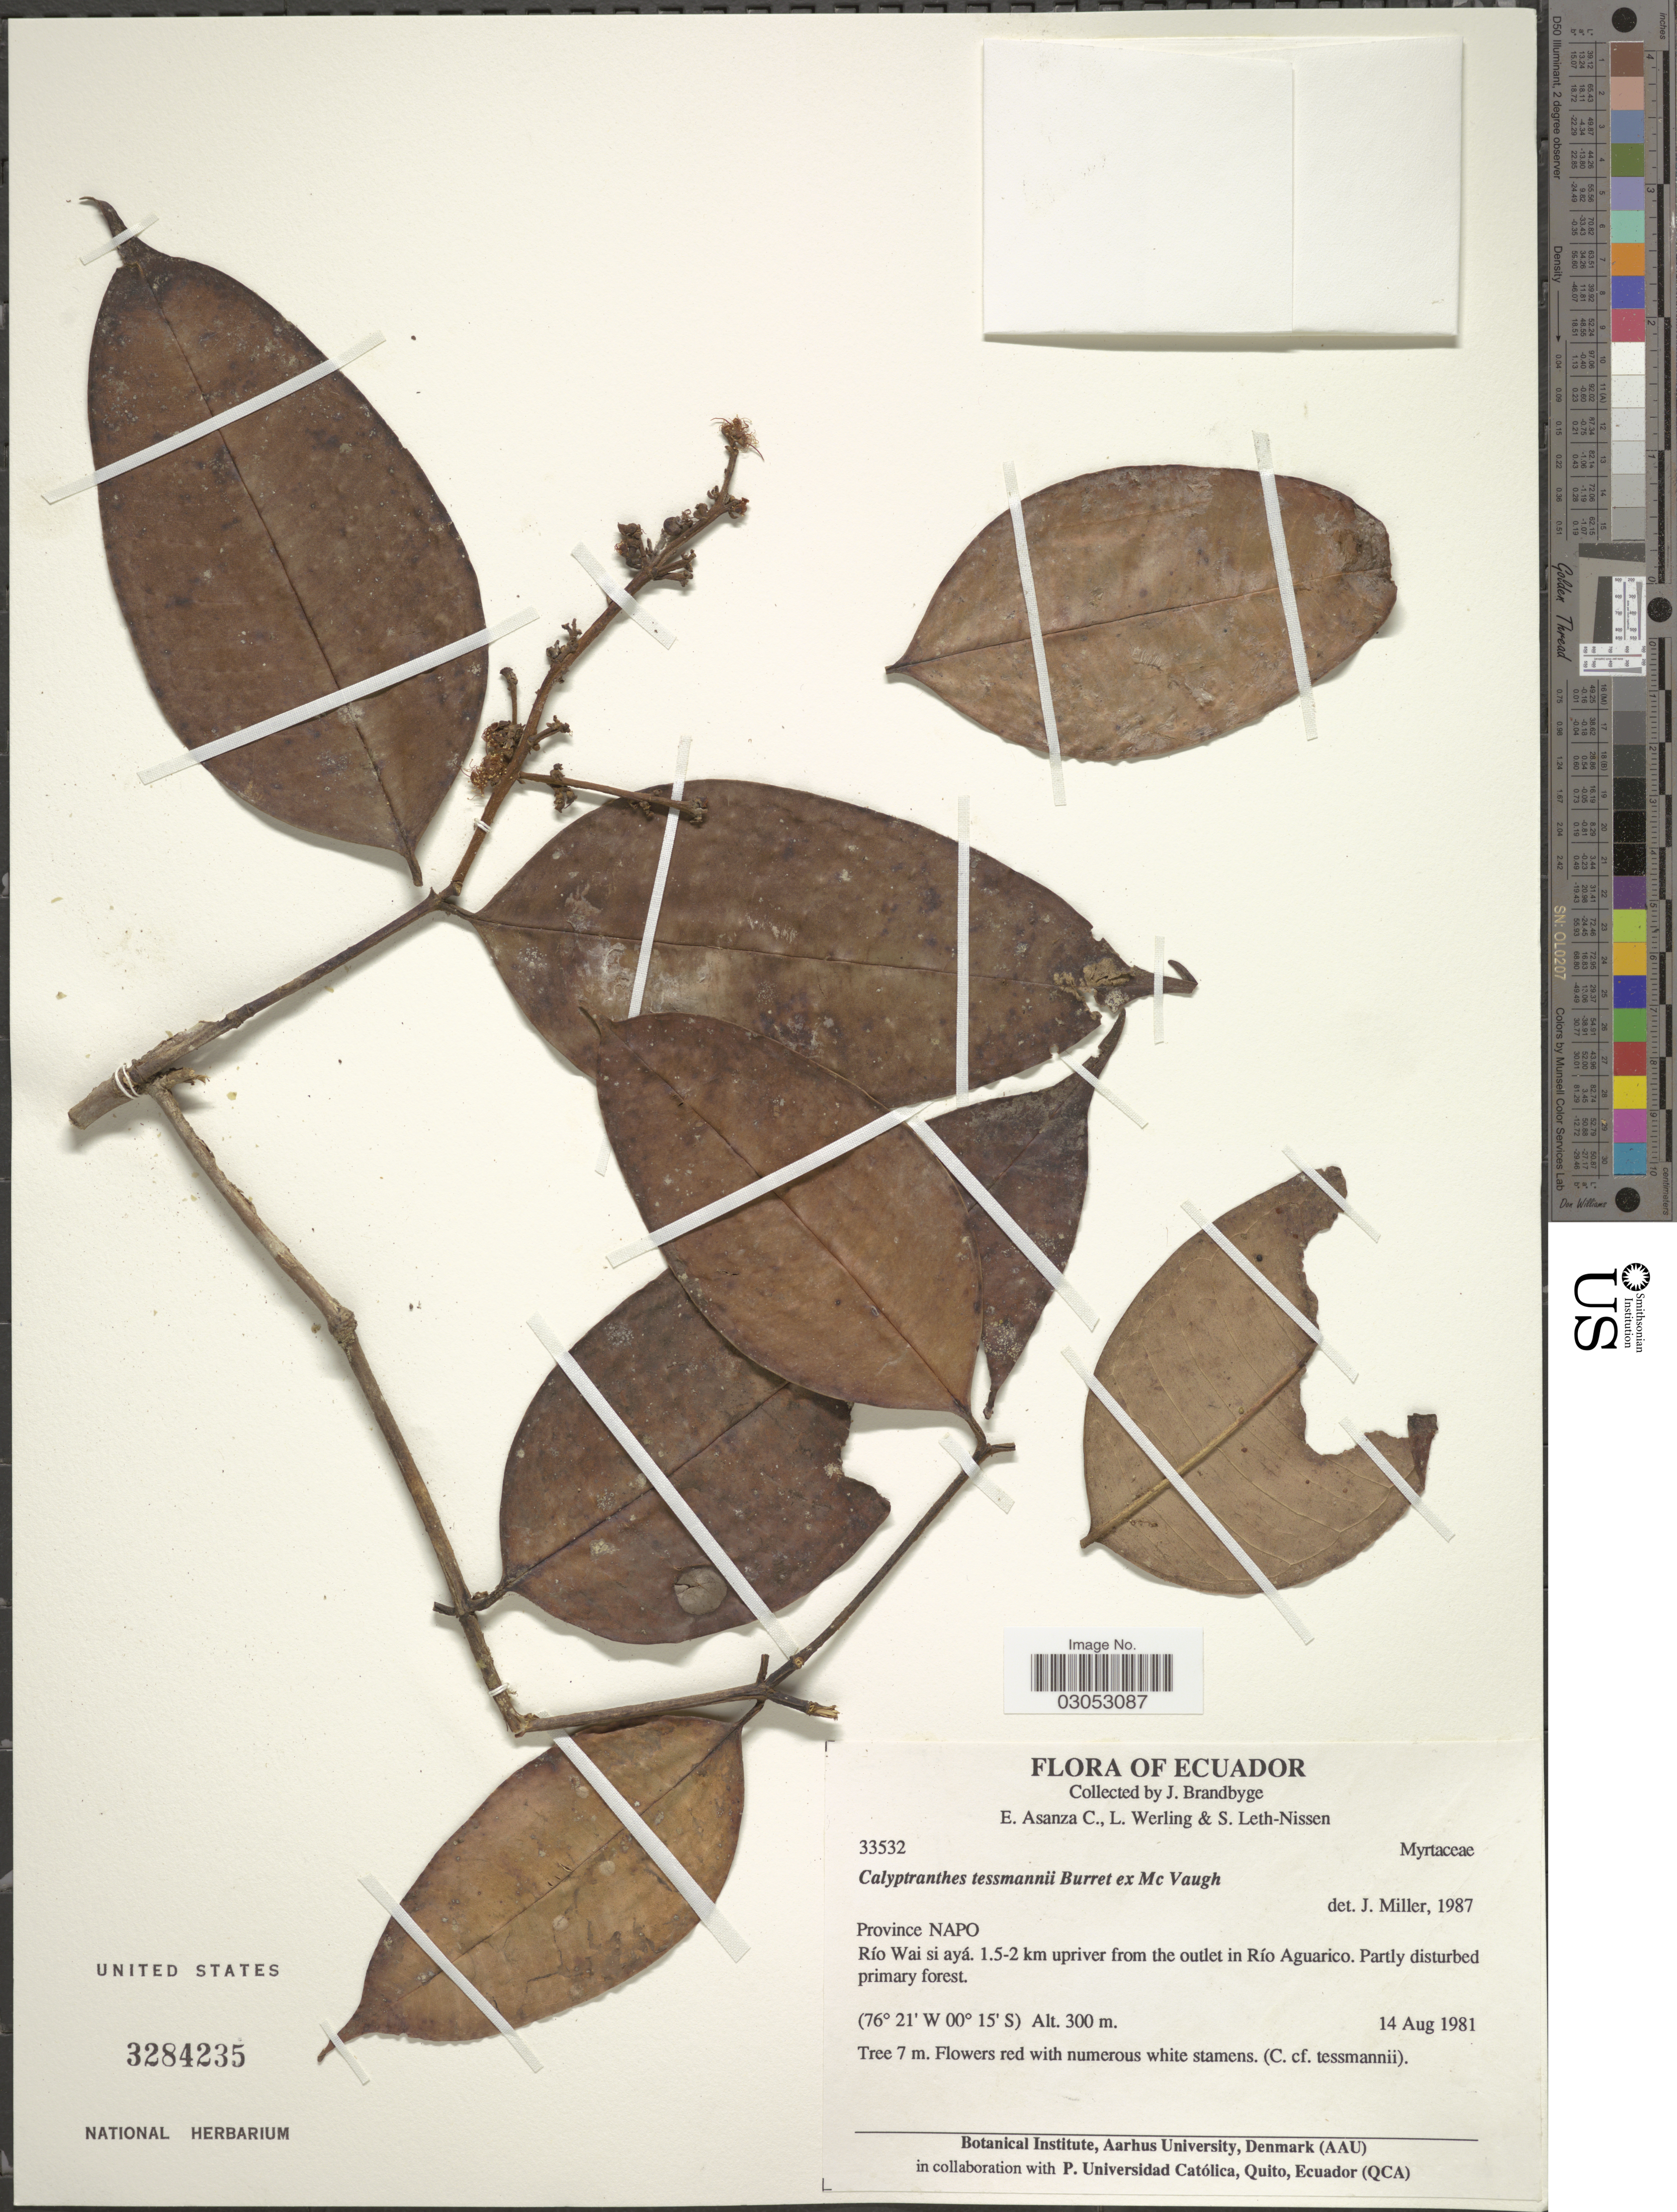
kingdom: Plantae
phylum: Tracheophyta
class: Magnoliopsida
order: Myrtales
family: Myrtaceae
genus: Myrcia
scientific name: Myrcia tessmannii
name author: (Burret ex McVaugh) A.R. Lourenço & E. Lucas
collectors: J. Brandbyge, E. Asanza C., L. Werling & S. Leth-Nissen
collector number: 33532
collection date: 1981-08-14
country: Ecuador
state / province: Napo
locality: Río Wai si ayá. 1.5-2 km upriver from the outlet in Río Aguarico.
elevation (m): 300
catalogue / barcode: US 3284235